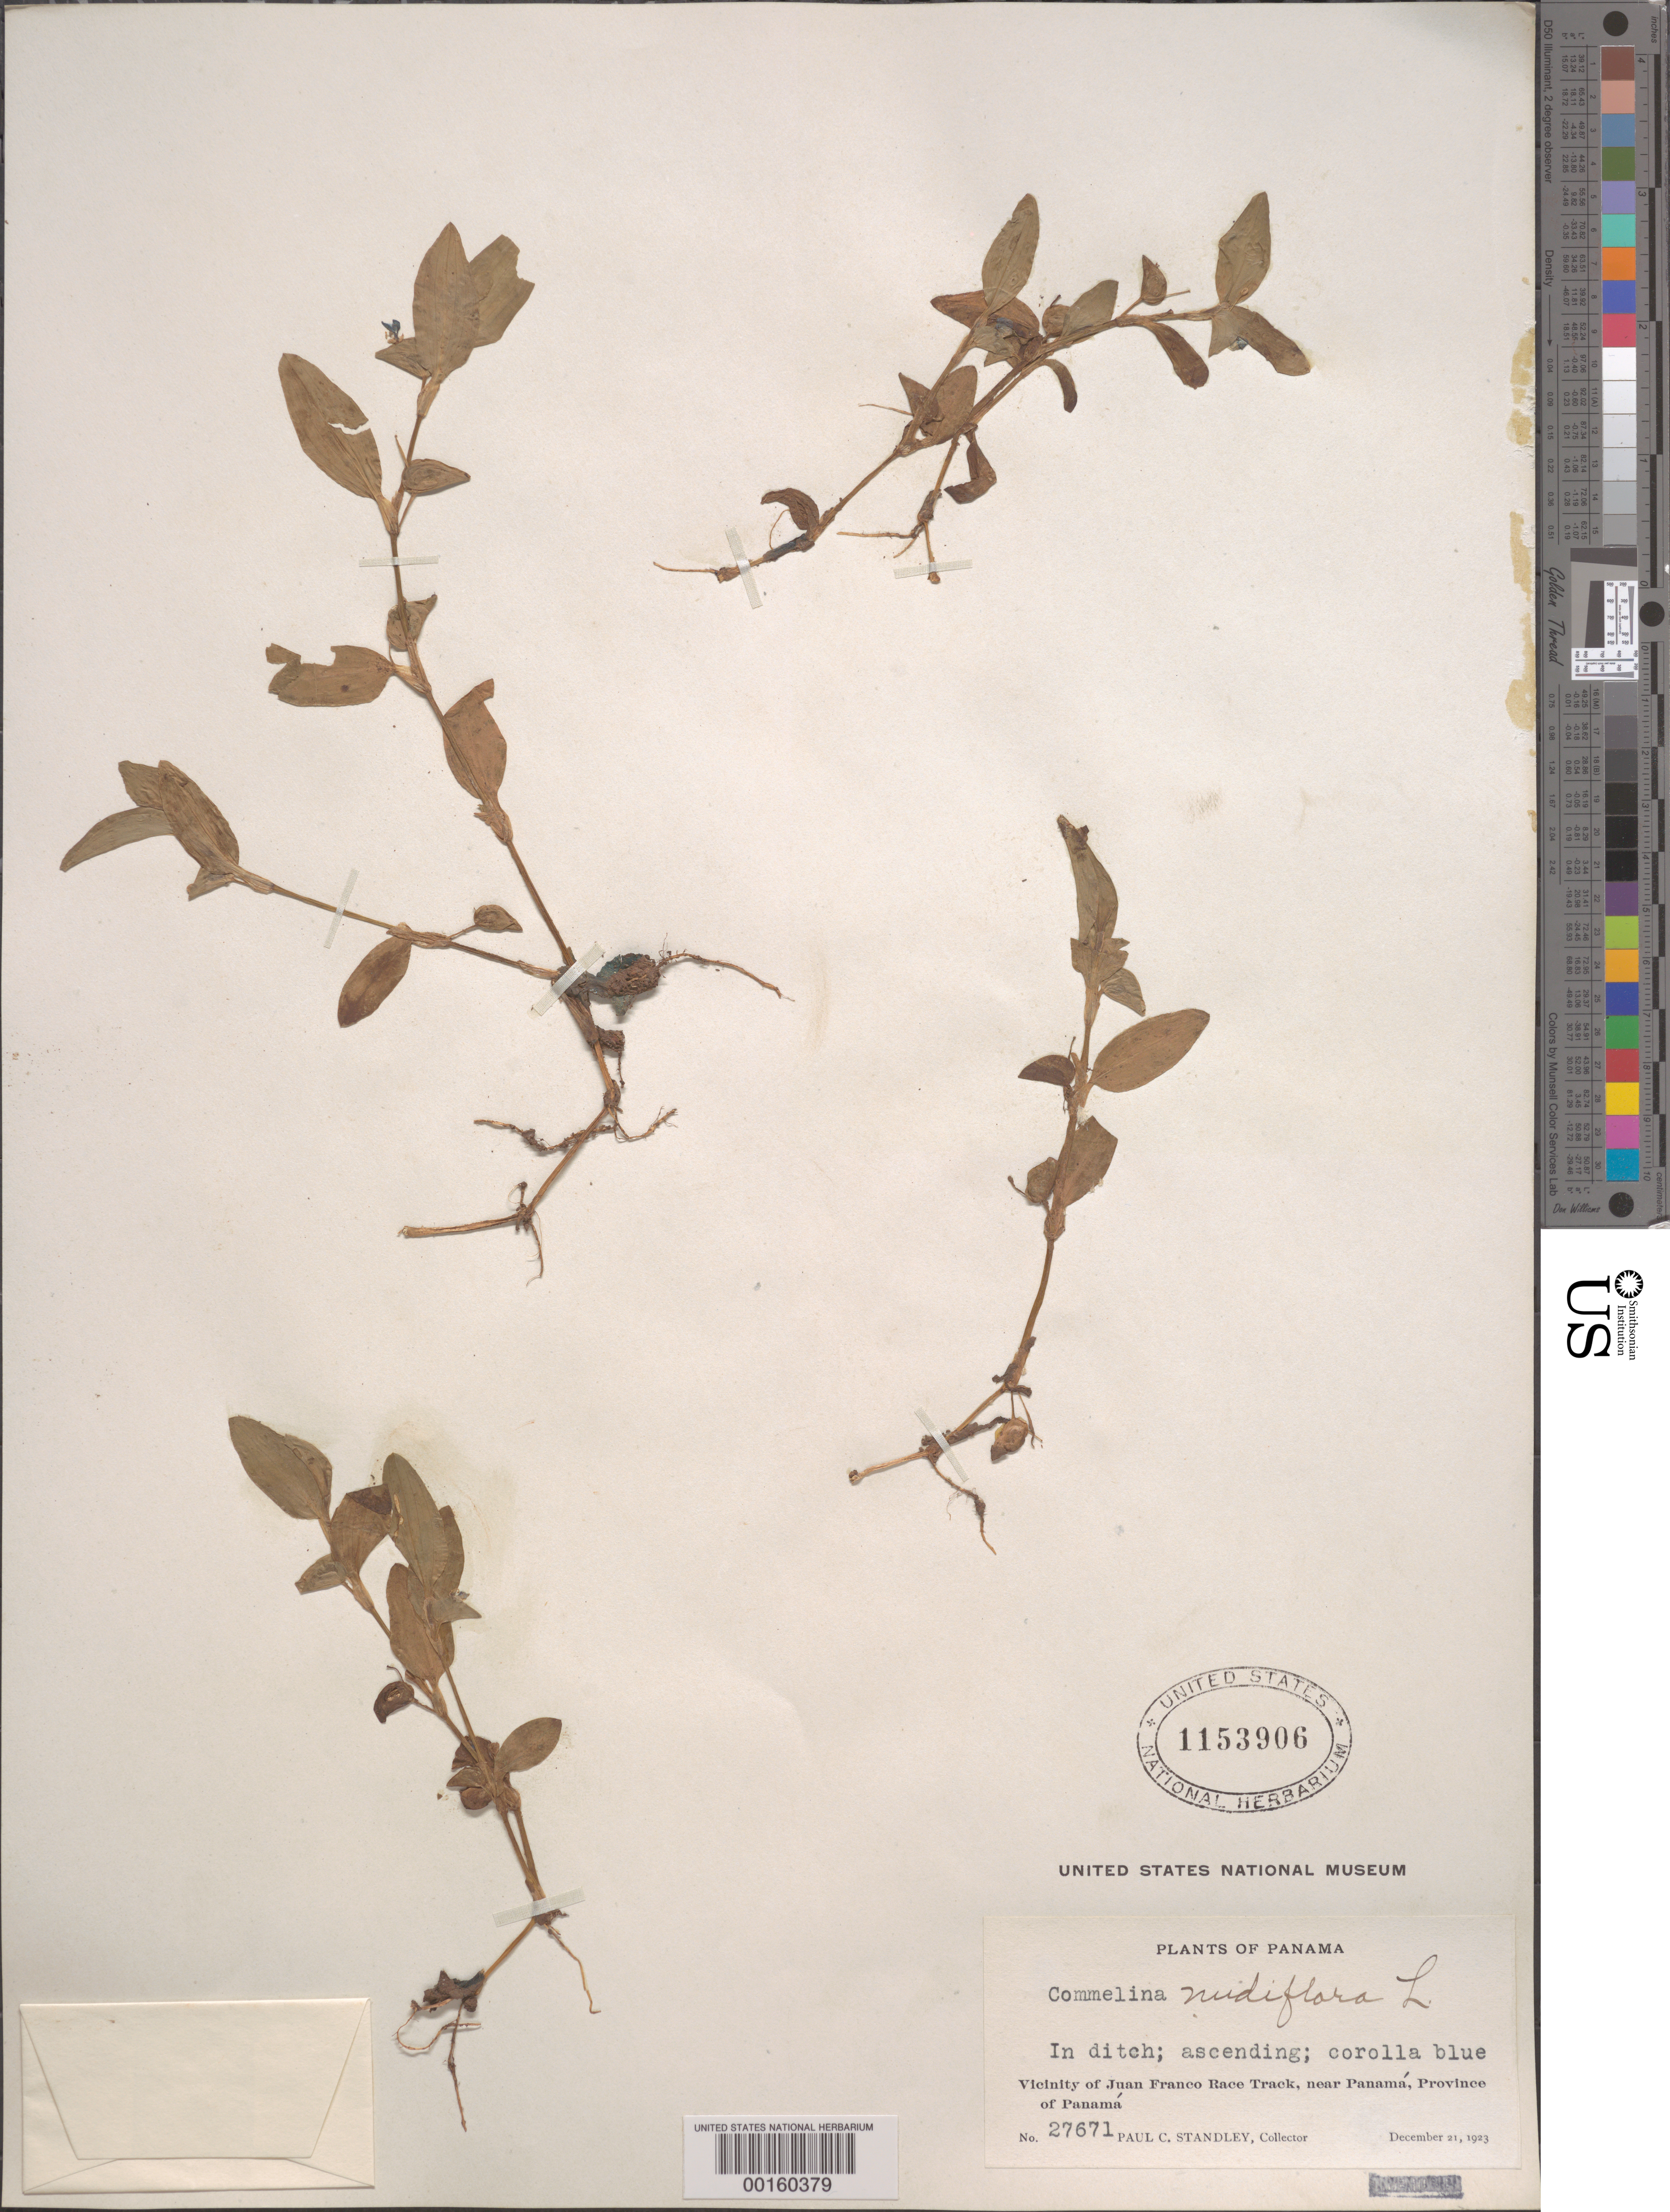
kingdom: Plantae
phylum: Tracheophyta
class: Liliopsida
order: Commelinales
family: Commelinaceae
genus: Commelina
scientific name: Commelina diffusa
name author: Burm. f.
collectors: P. C. Standley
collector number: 27671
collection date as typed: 21 Dec 1923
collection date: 1923-12-21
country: Panama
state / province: Panamá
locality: Juan Franco Race Track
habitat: Ditch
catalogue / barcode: US 1153906